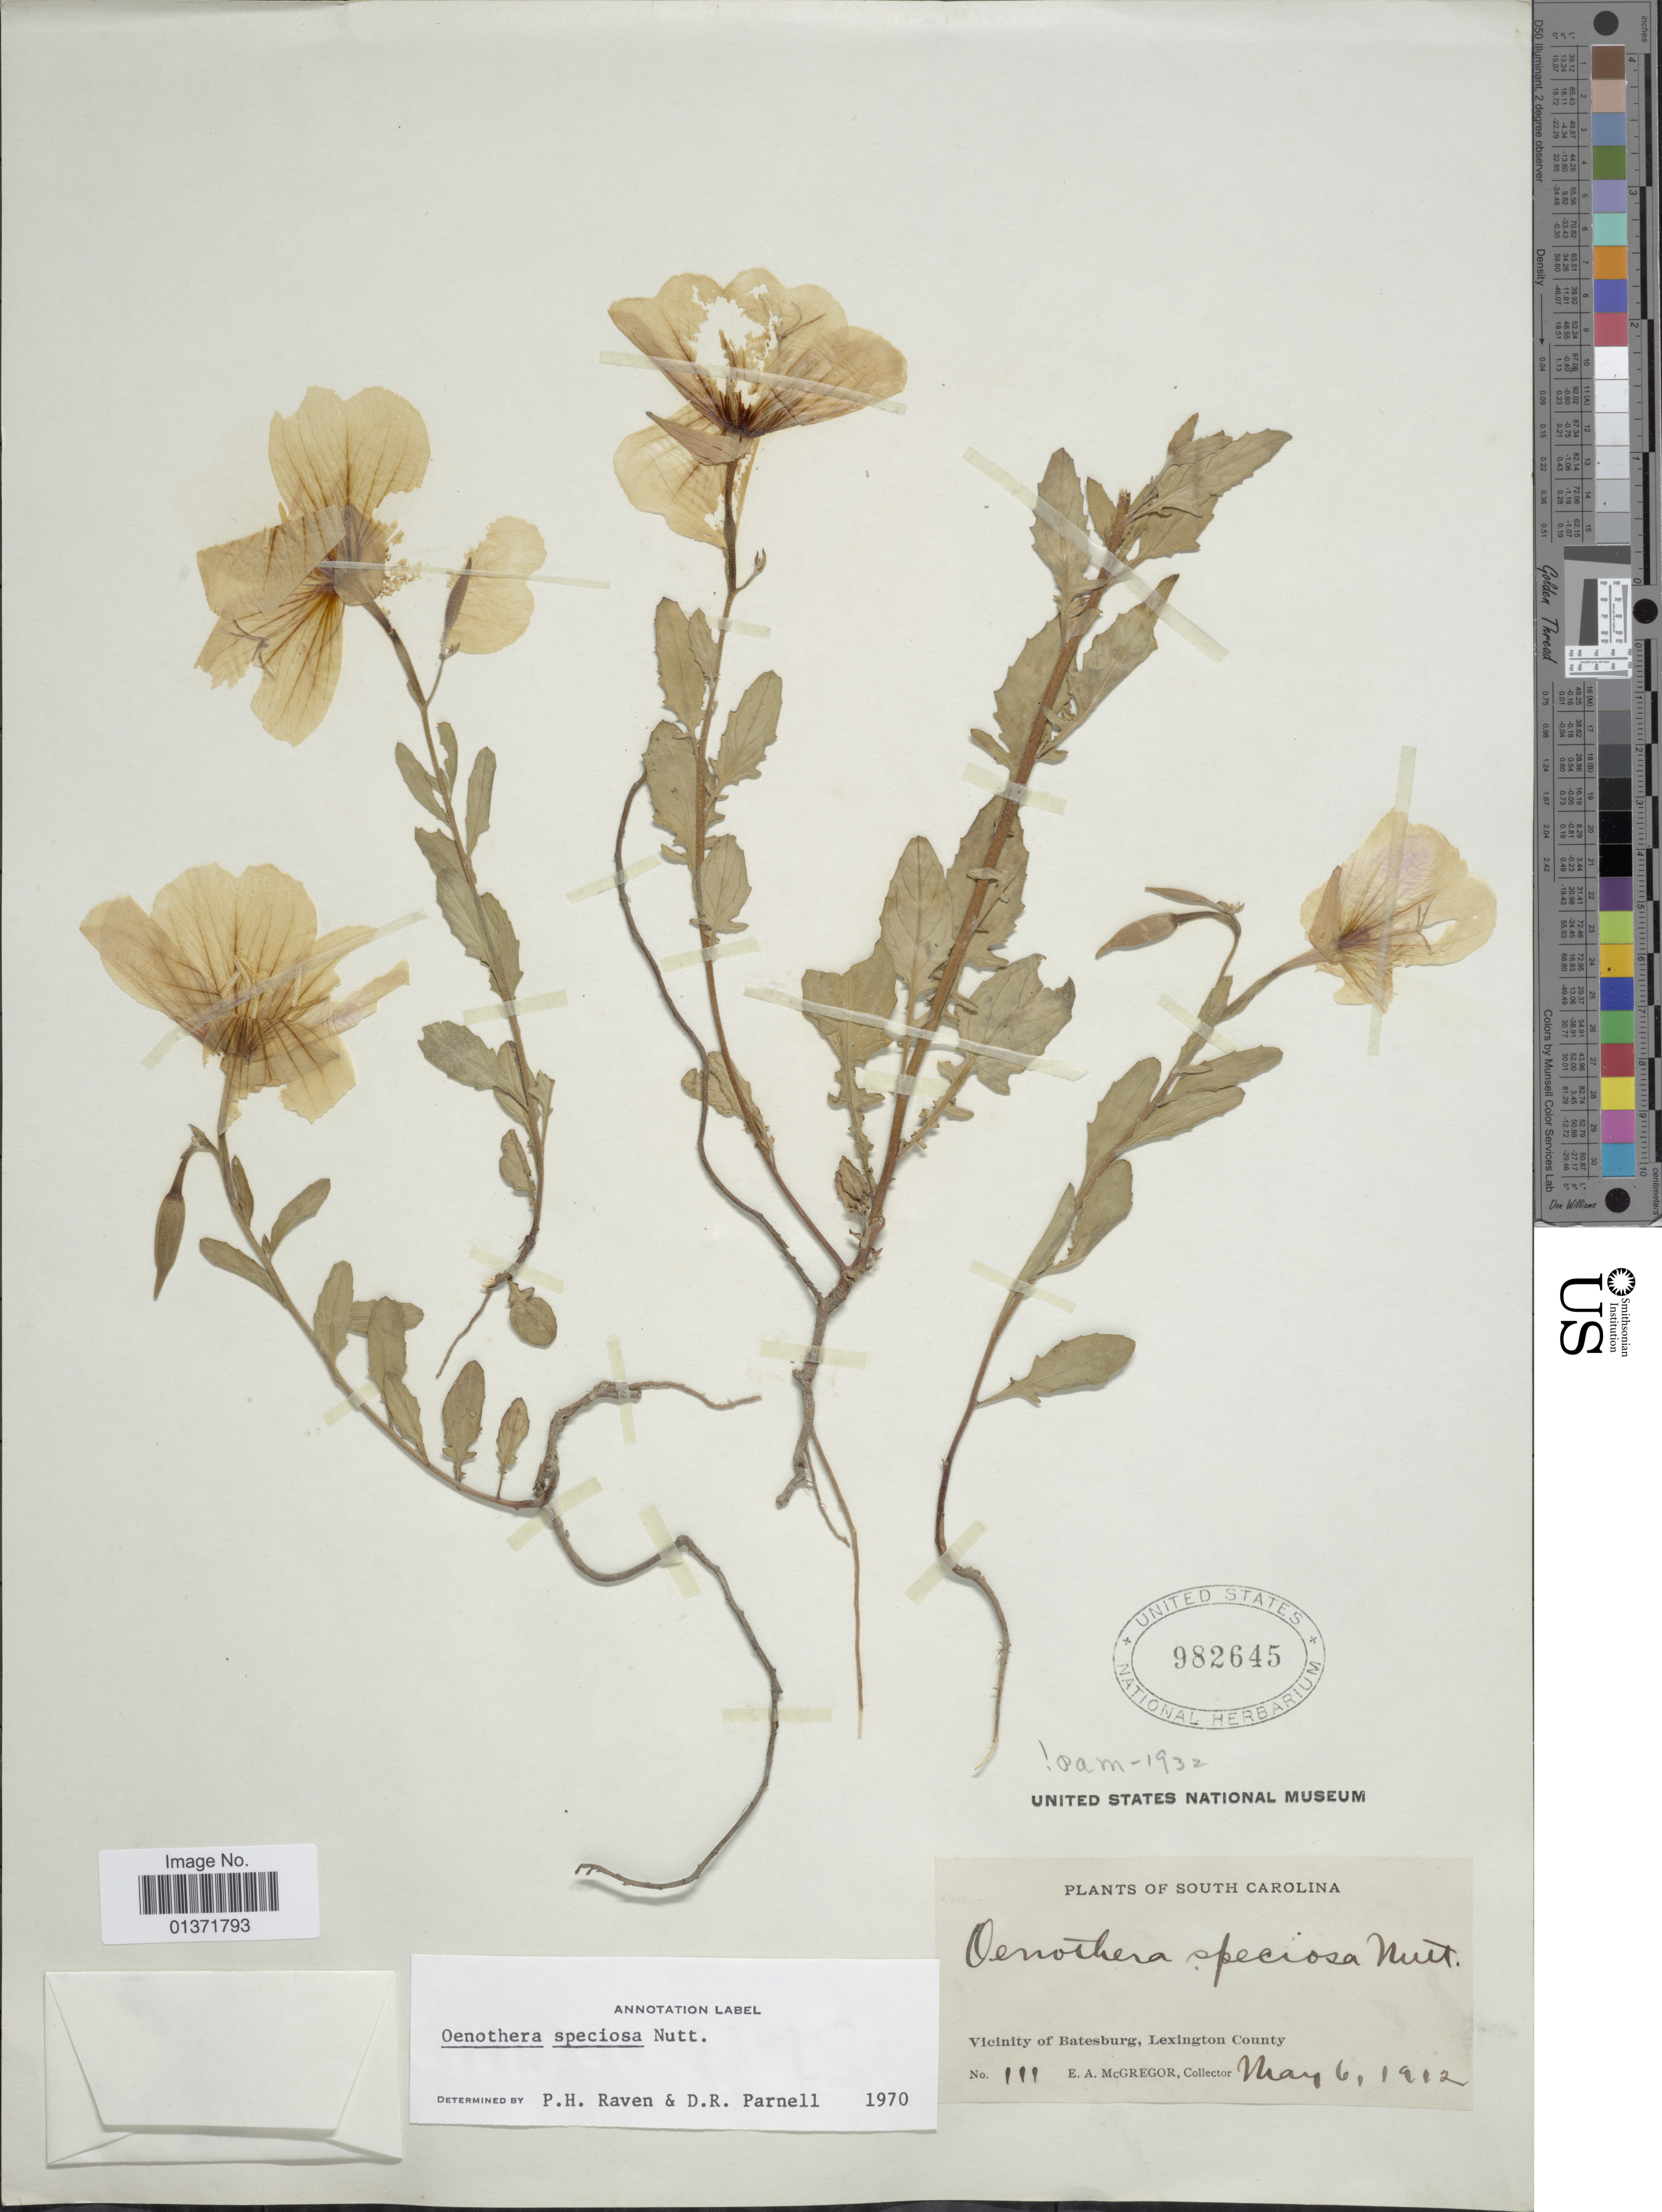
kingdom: Plantae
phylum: Tracheophyta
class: Magnoliopsida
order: Myrtales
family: Onagraceae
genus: Oenothera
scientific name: Oenothera speciosa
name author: Nutt.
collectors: E. A. McGregor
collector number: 111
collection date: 1912-05-06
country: United States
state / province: South Carolina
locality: Vicinity of batesburg, Lexington County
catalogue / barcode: US 982645